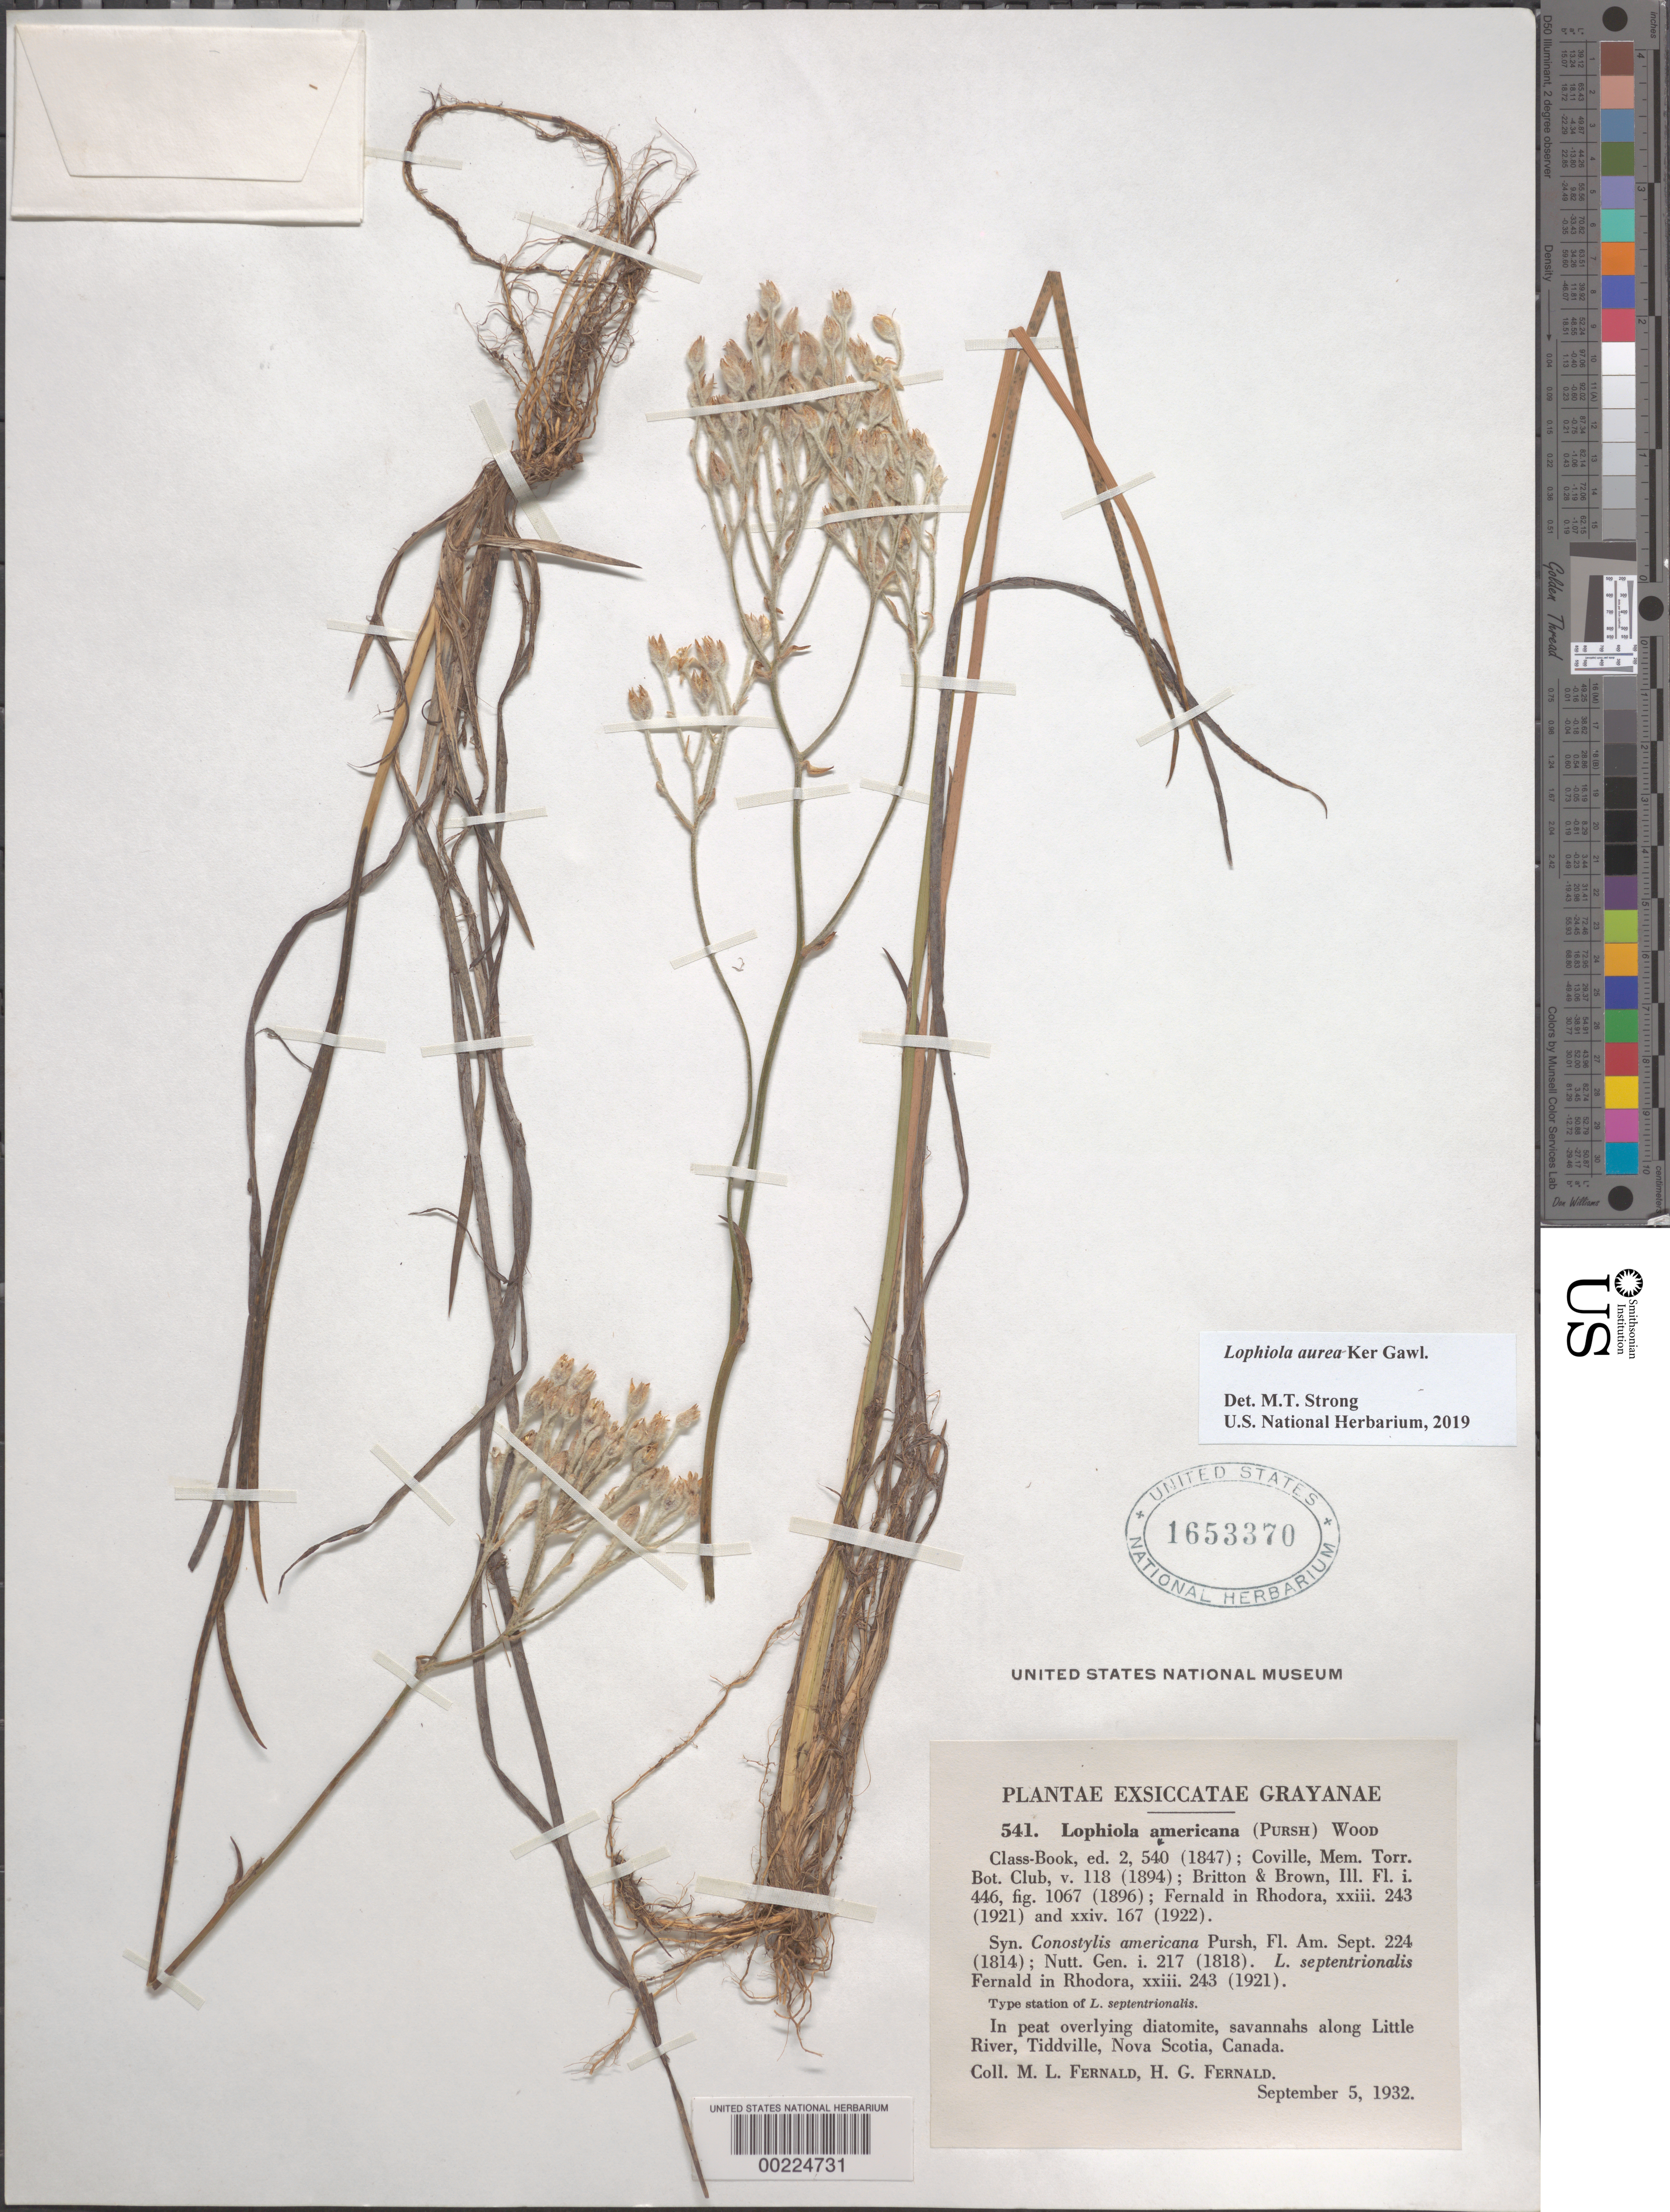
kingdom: Plantae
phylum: Tracheophyta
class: Liliopsida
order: Dioscoreales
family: Nartheciaceae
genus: Lophiola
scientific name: Lophiola aurea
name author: Ker Gawl.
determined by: Strong, Mark T., (BOT), Smithsonian Institution - National Museum of Natural History (UNITED STATES)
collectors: M. L. Fernald & H. Fernald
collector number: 541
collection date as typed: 05 Sep 1932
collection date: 1932-09-05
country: Canada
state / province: Nova Scotia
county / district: Digby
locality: Savannas along little river, tiddville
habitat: In peat overlying diatomite, savannas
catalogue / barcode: US 1653370